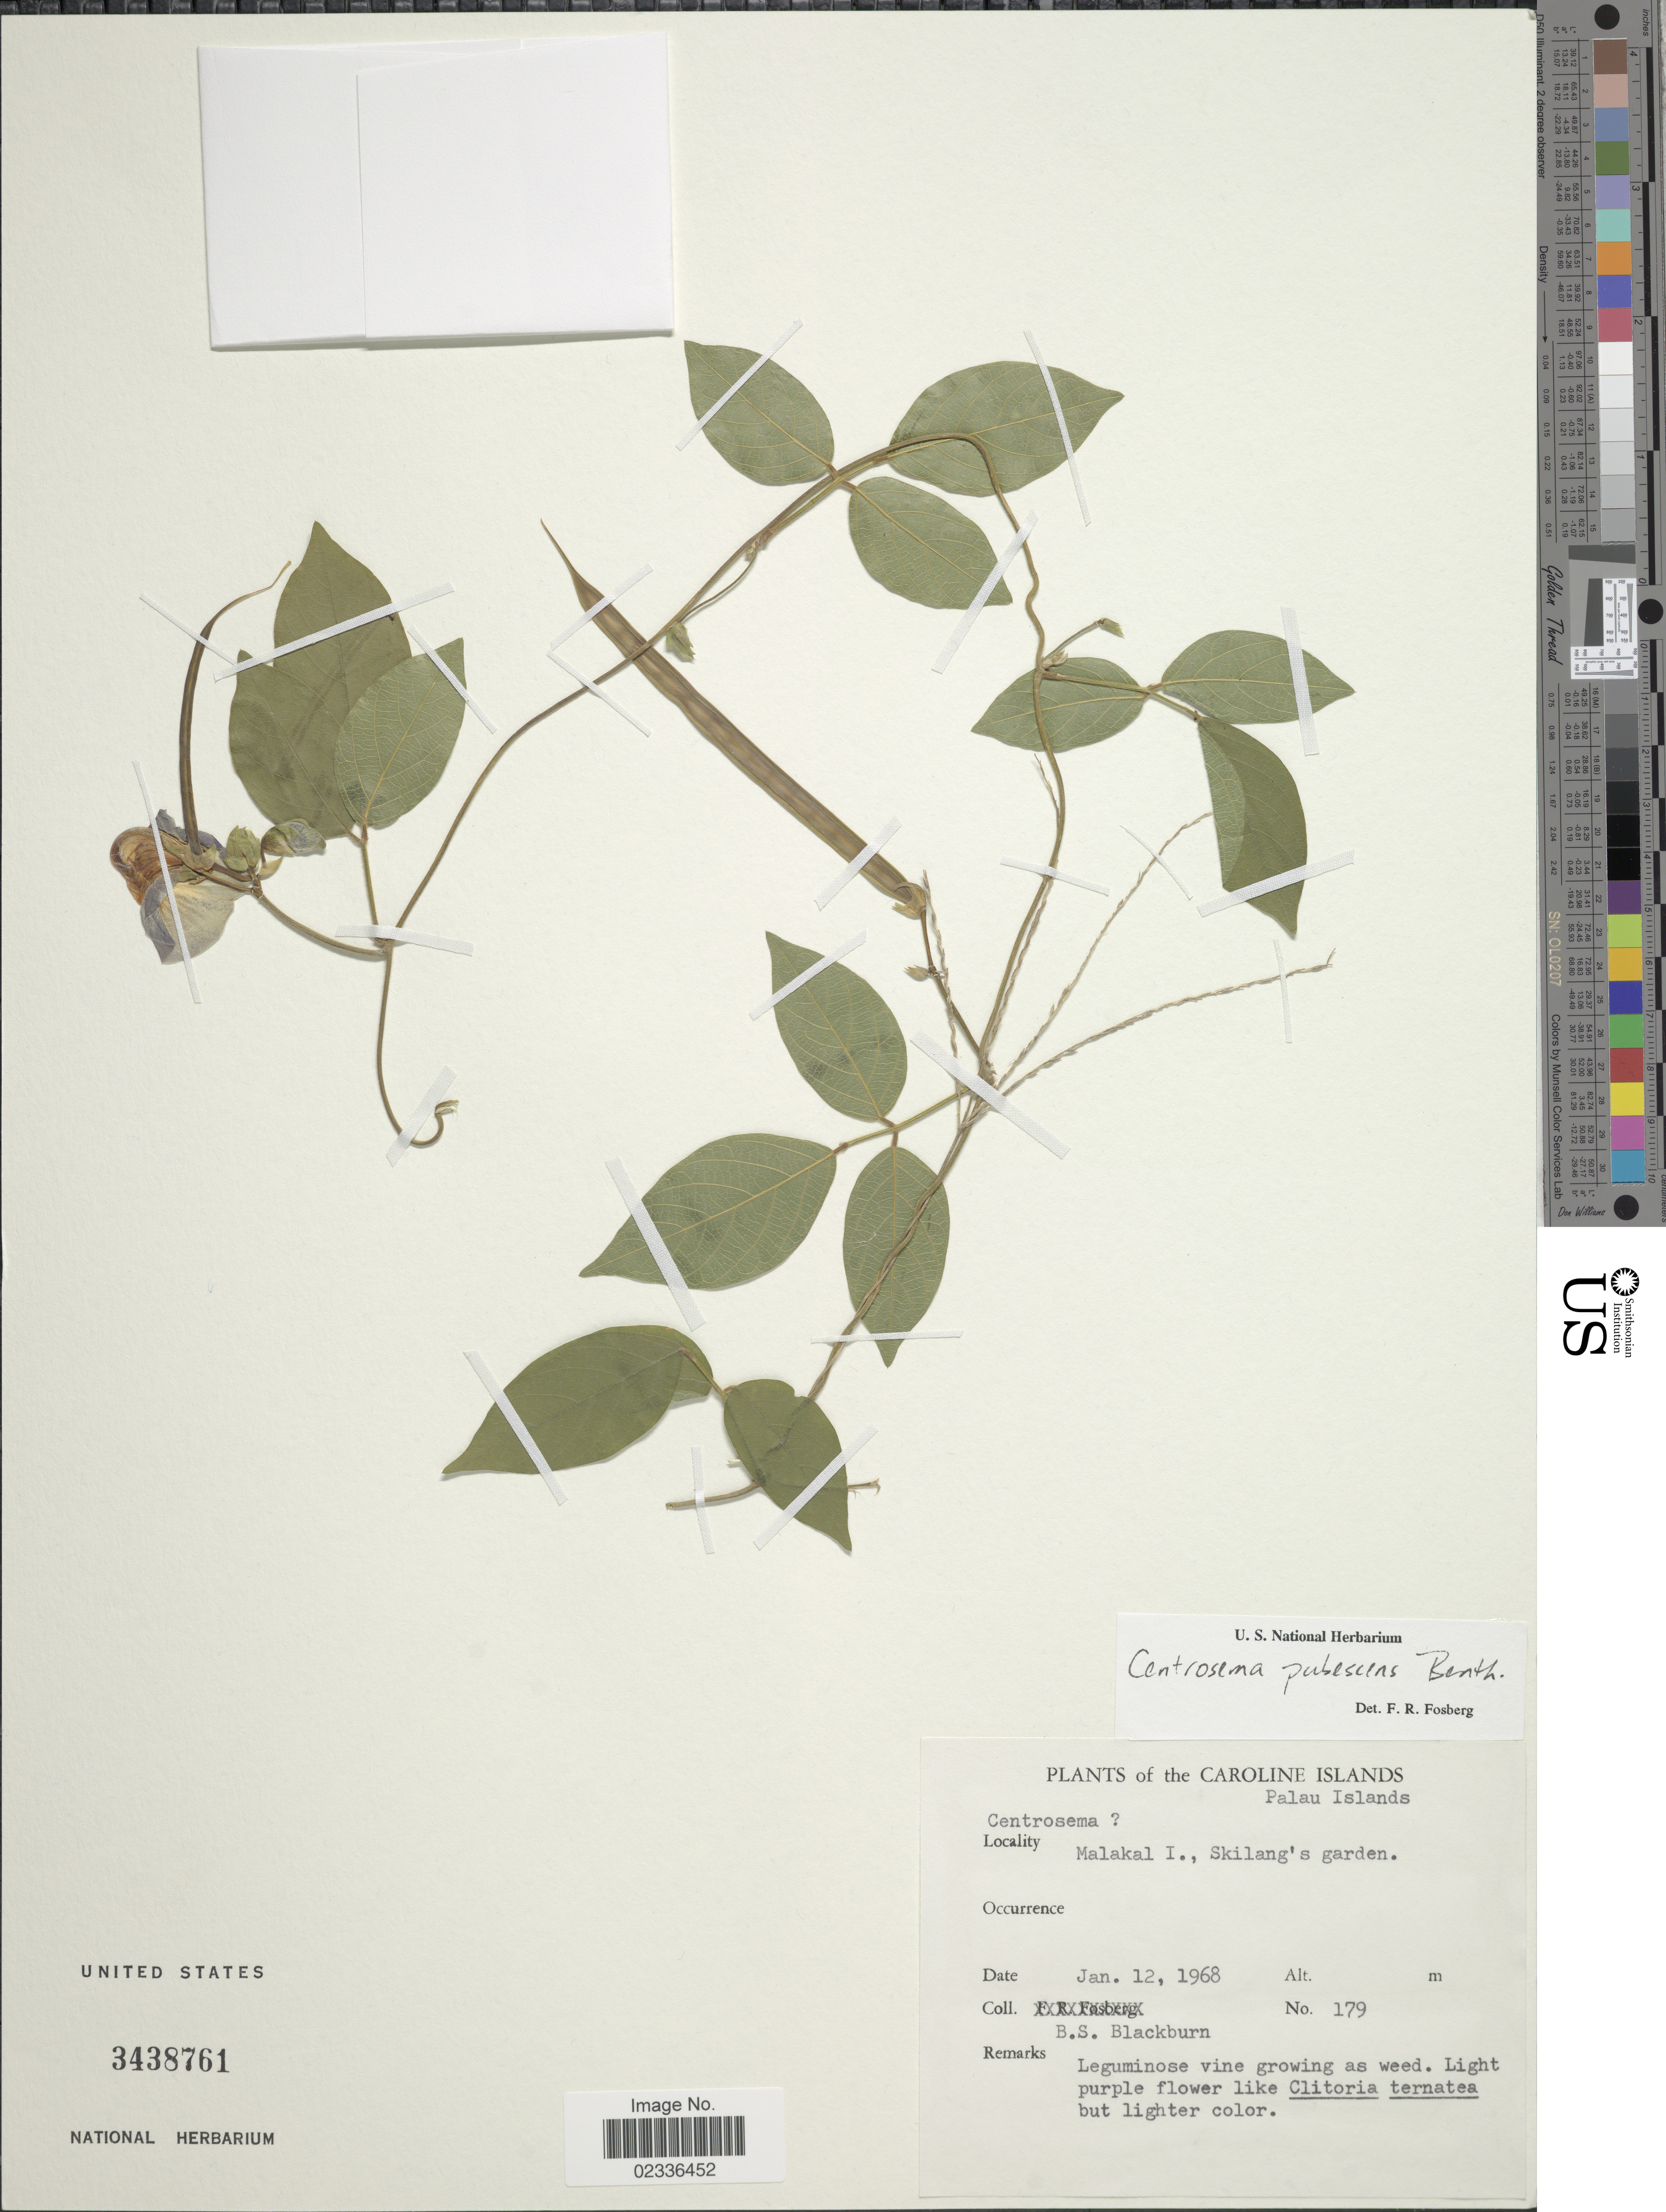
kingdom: Plantae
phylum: Tracheophyta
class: Magnoliopsida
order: Fabales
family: Fabaceae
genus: Centrosema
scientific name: Centrosema pubescens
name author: Benth.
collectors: B. S. Blackburn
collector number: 179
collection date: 1968-01-12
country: Palau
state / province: Koror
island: Ngemelachel [Malakal]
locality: Caroline Islands, Palau Islands, Malakal I., Skilang's garden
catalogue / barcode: US 3438761